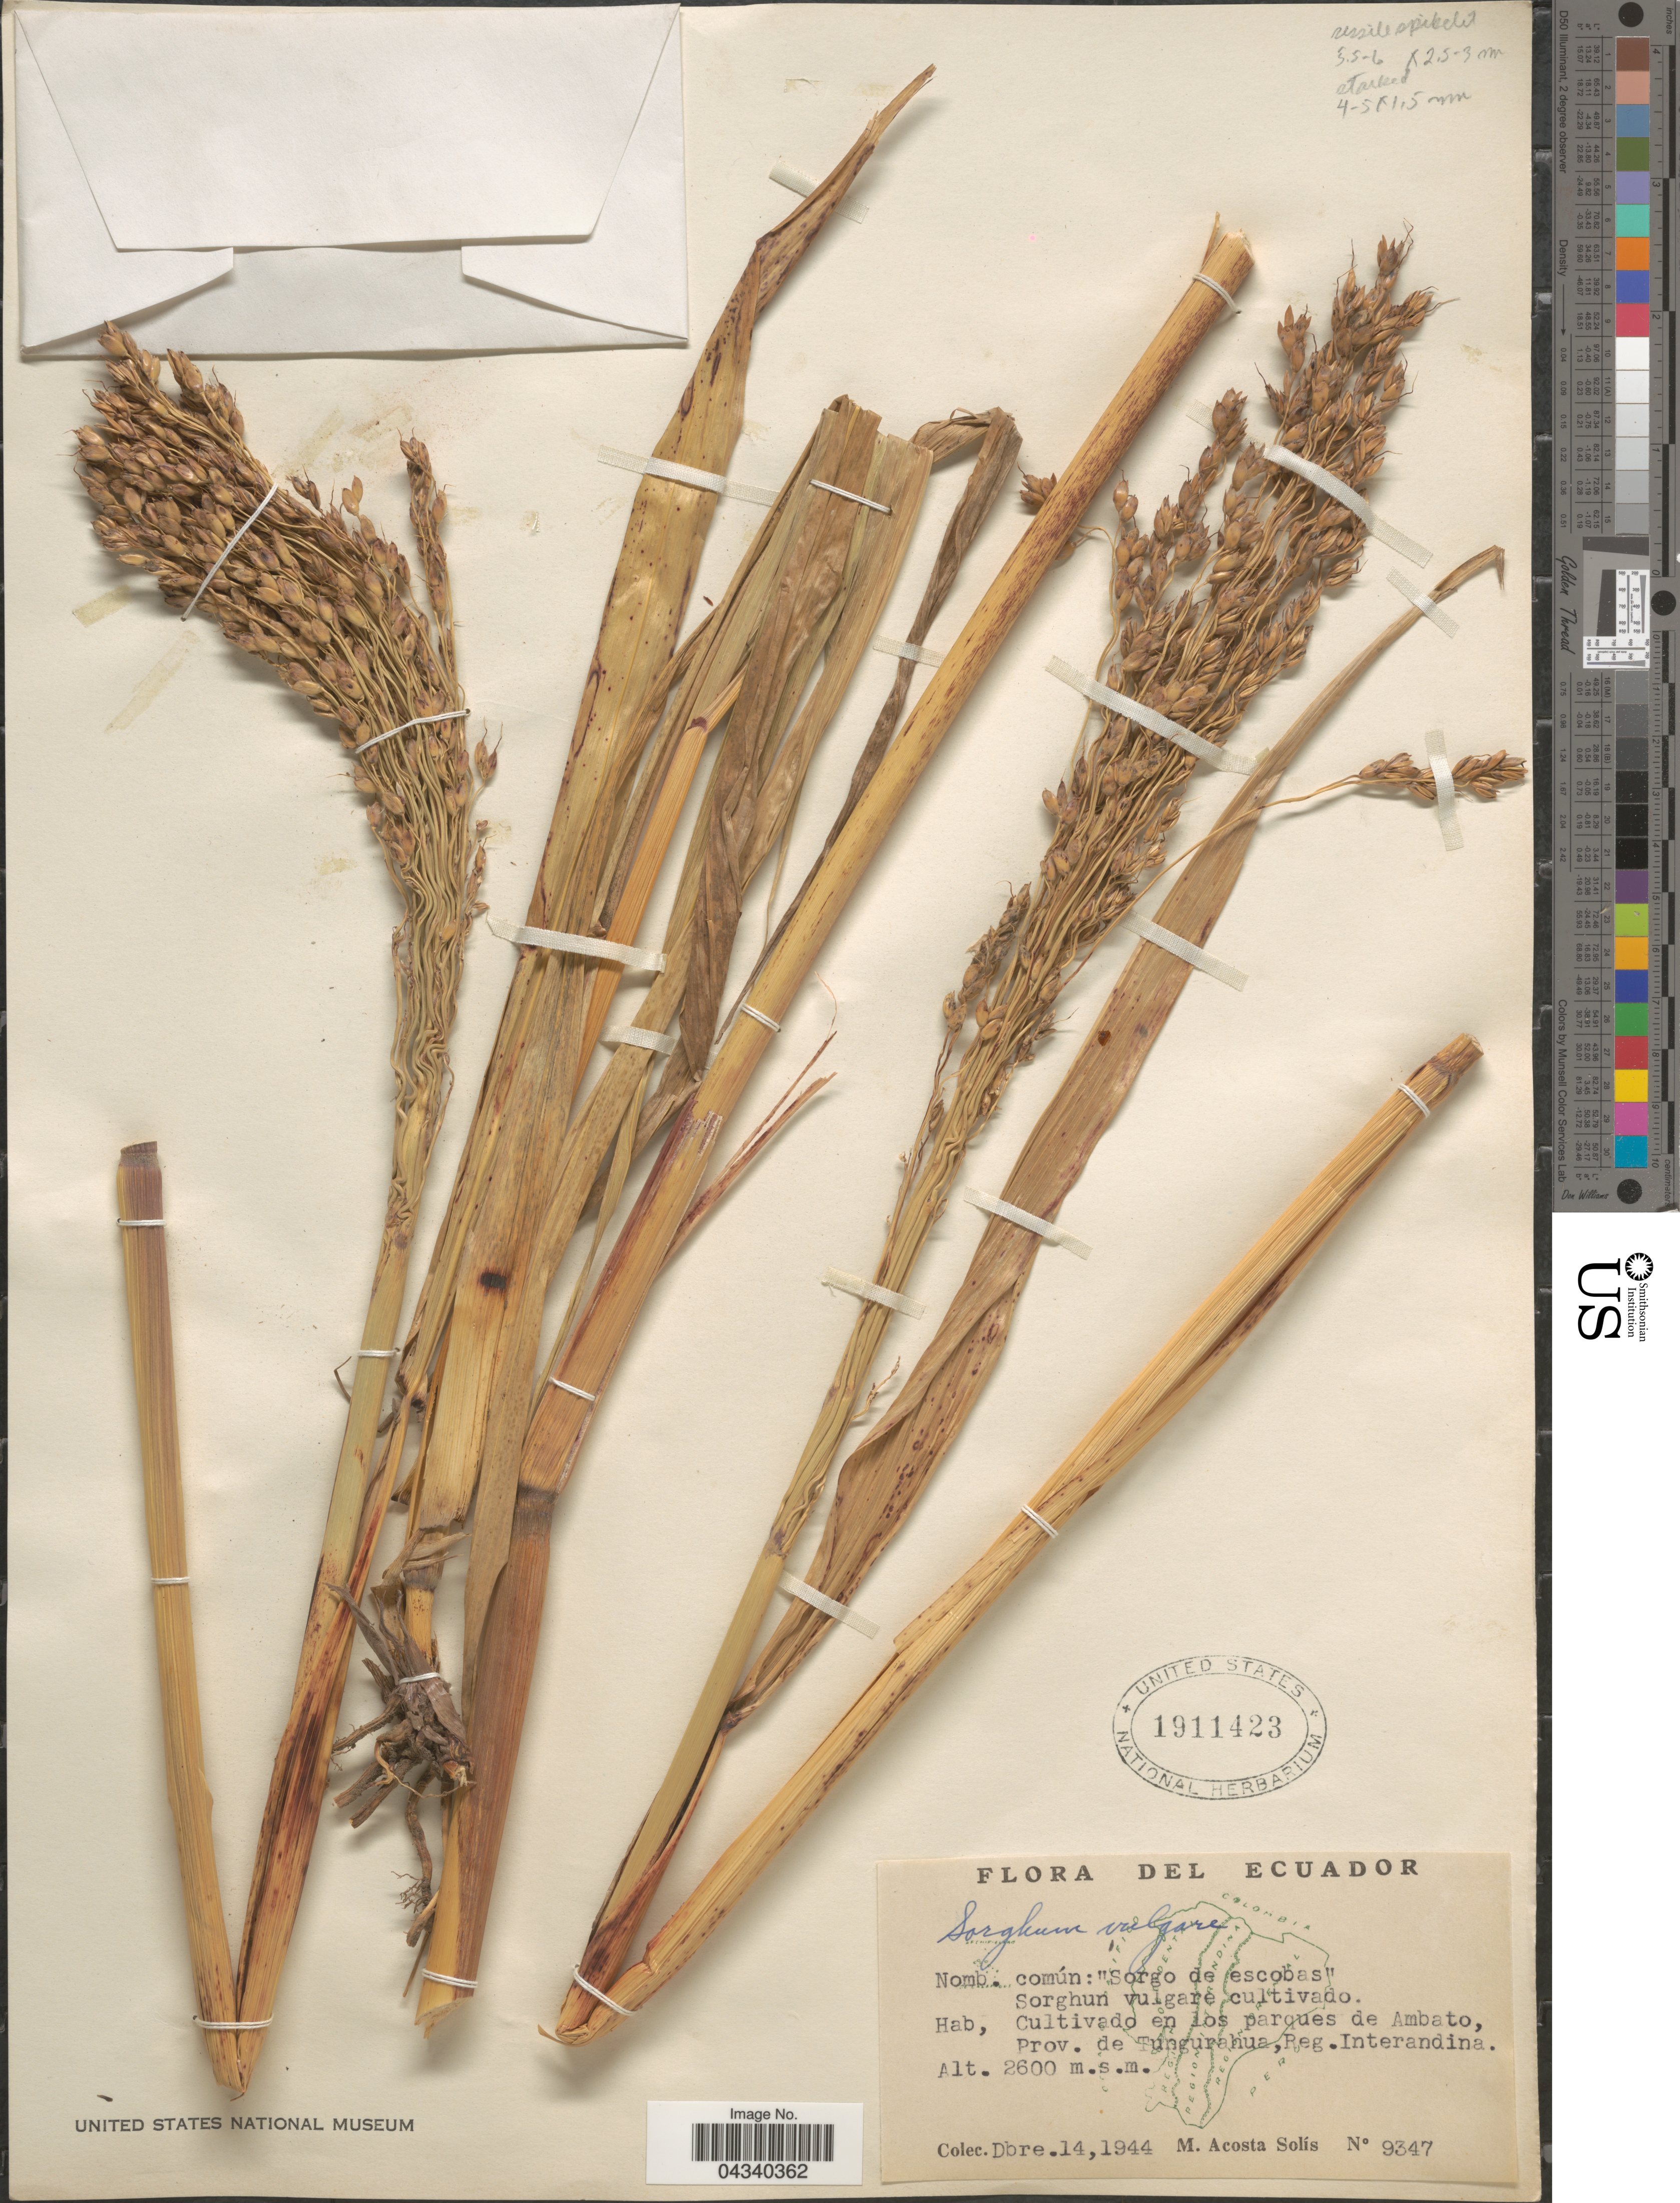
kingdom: Plantae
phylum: Tracheophyta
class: Liliopsida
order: Poales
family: Poaceae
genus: Sorghum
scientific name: Sorghum halepense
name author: (L.) Pers.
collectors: M. Acosta Solis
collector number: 9347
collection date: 1944-12-14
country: Ecuador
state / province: Tungurahua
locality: Cultivado en los parques de Ambato, Prov. de Tungurahua, Reg. Innterandina.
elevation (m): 2600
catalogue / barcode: US 1911423